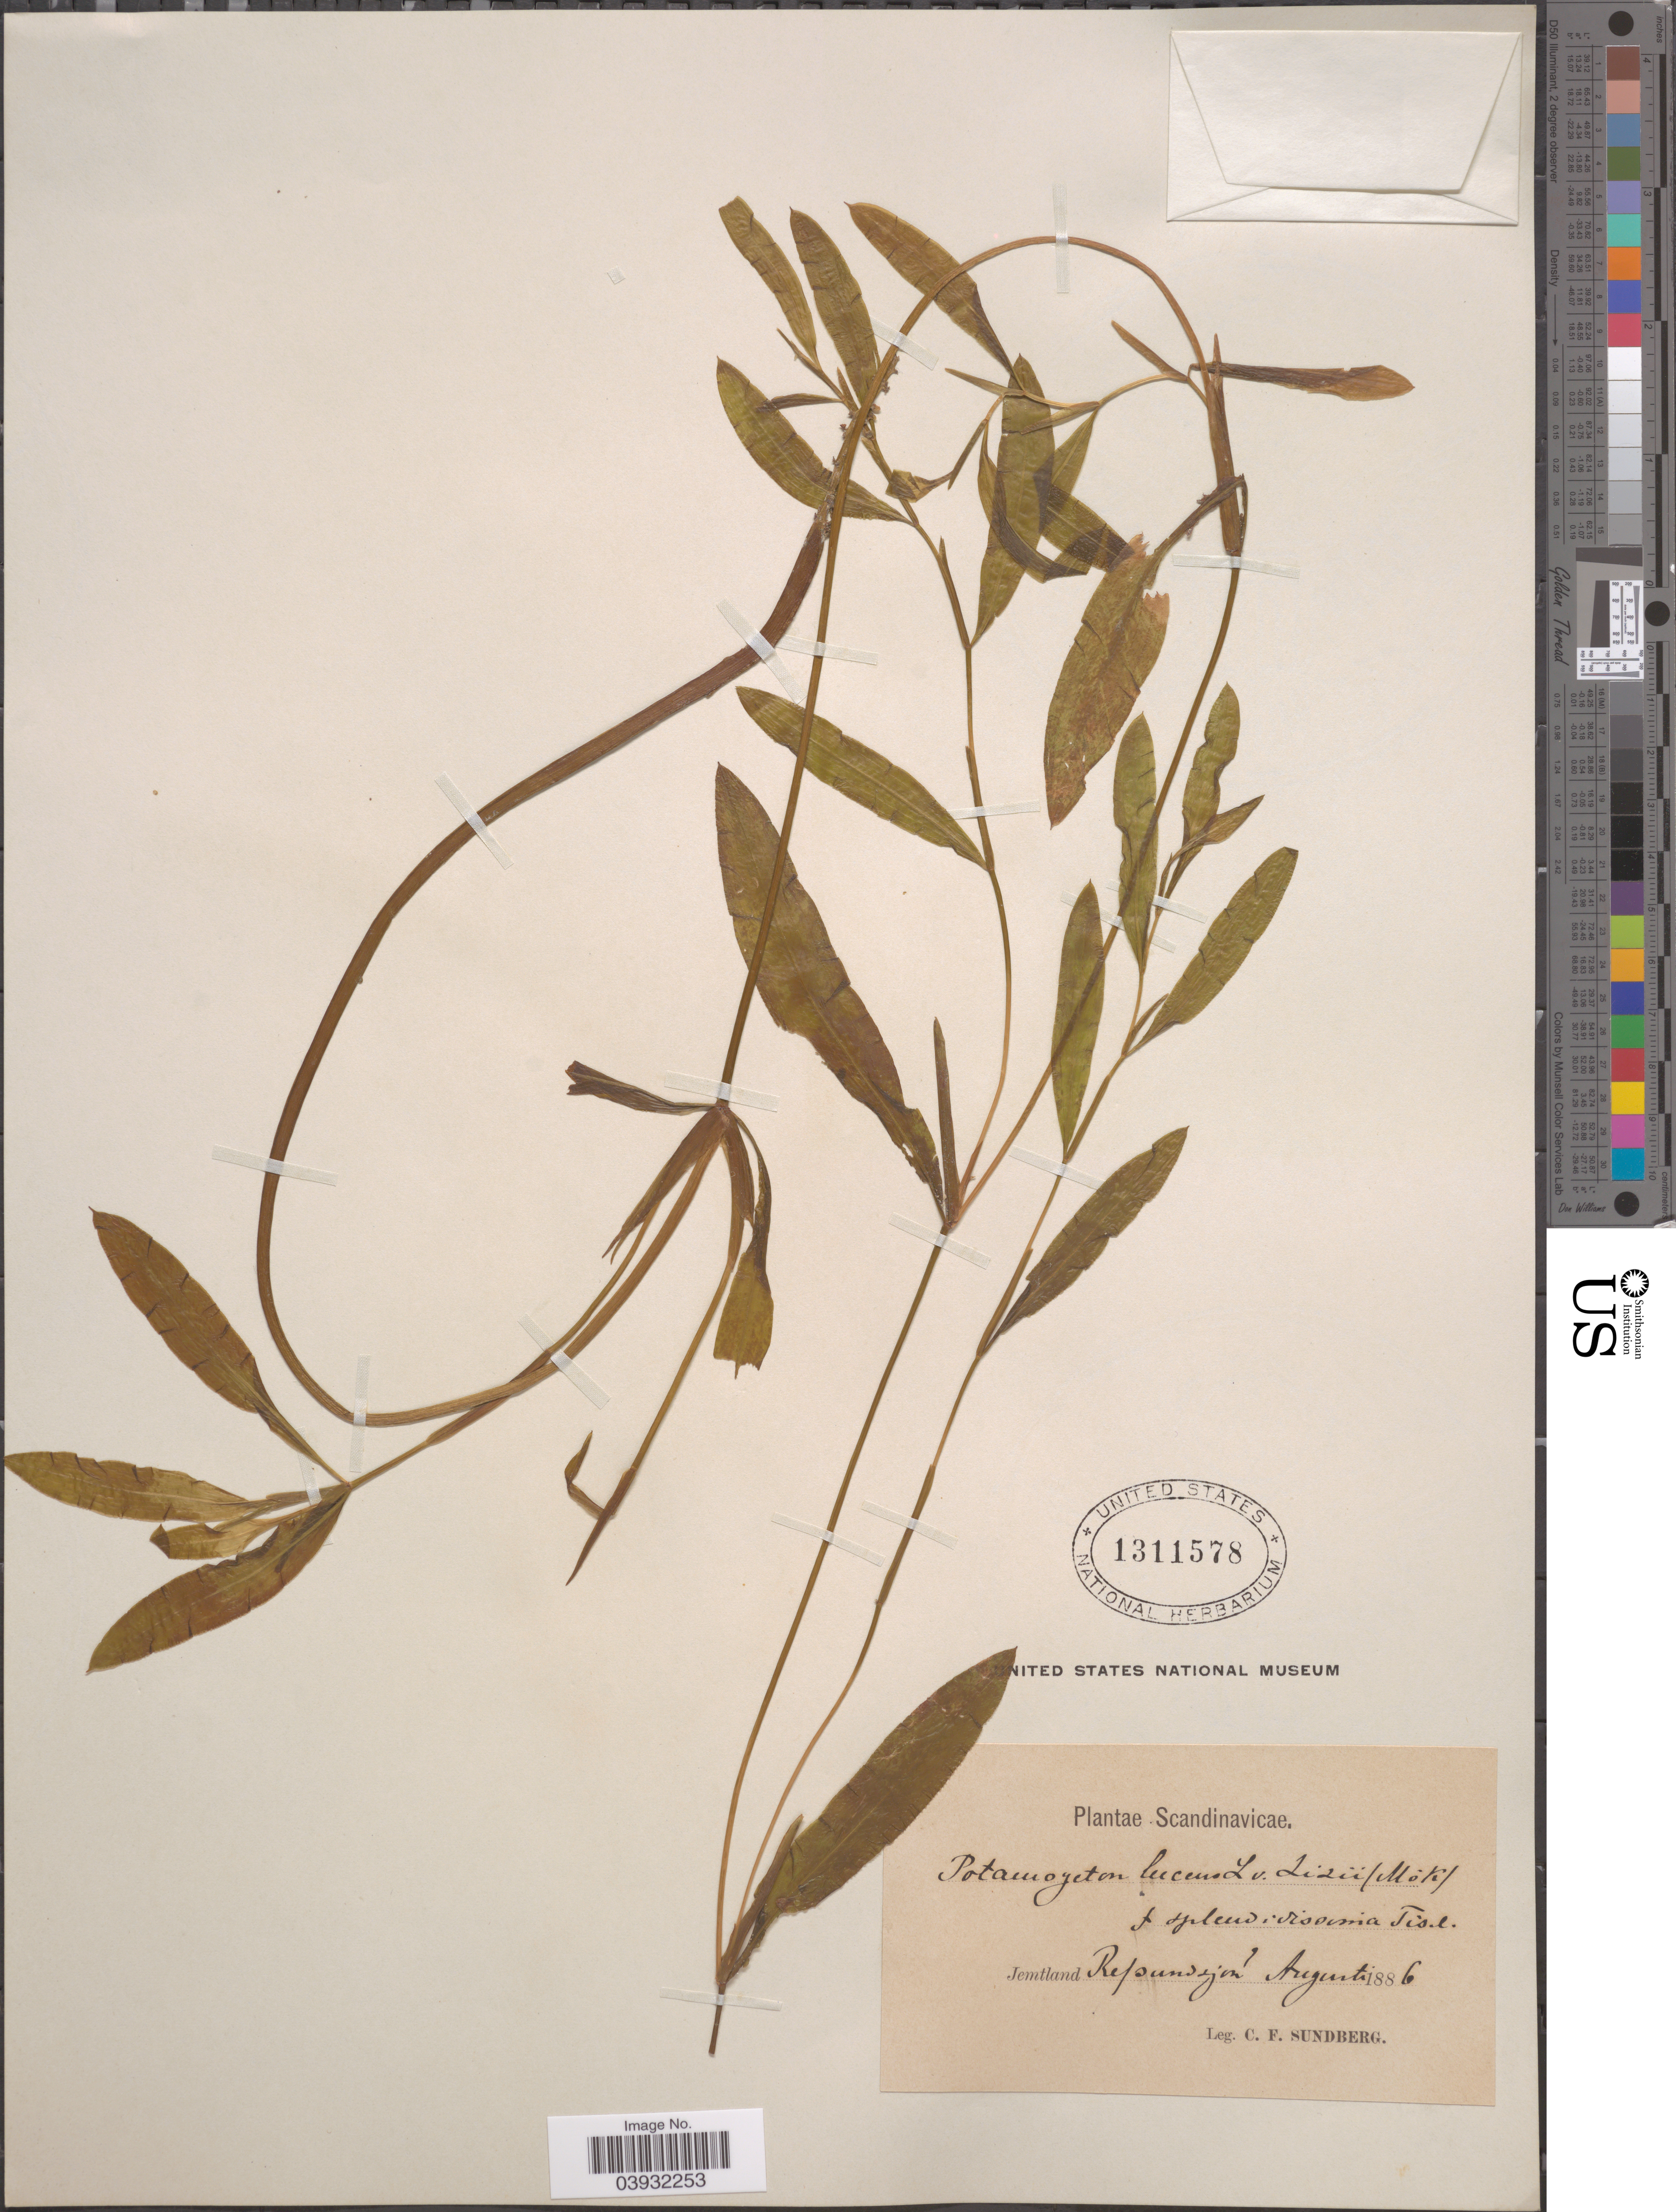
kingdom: Plantae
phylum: Tracheophyta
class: Liliopsida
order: Alismatales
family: Potamogetonaceae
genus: Potamogeton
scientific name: Potamogeton lucens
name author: L.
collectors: C. F. Sundberg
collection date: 1886-08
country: Sweden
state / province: Jämtland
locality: Jemtland Revsundsjon.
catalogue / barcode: US 1311578